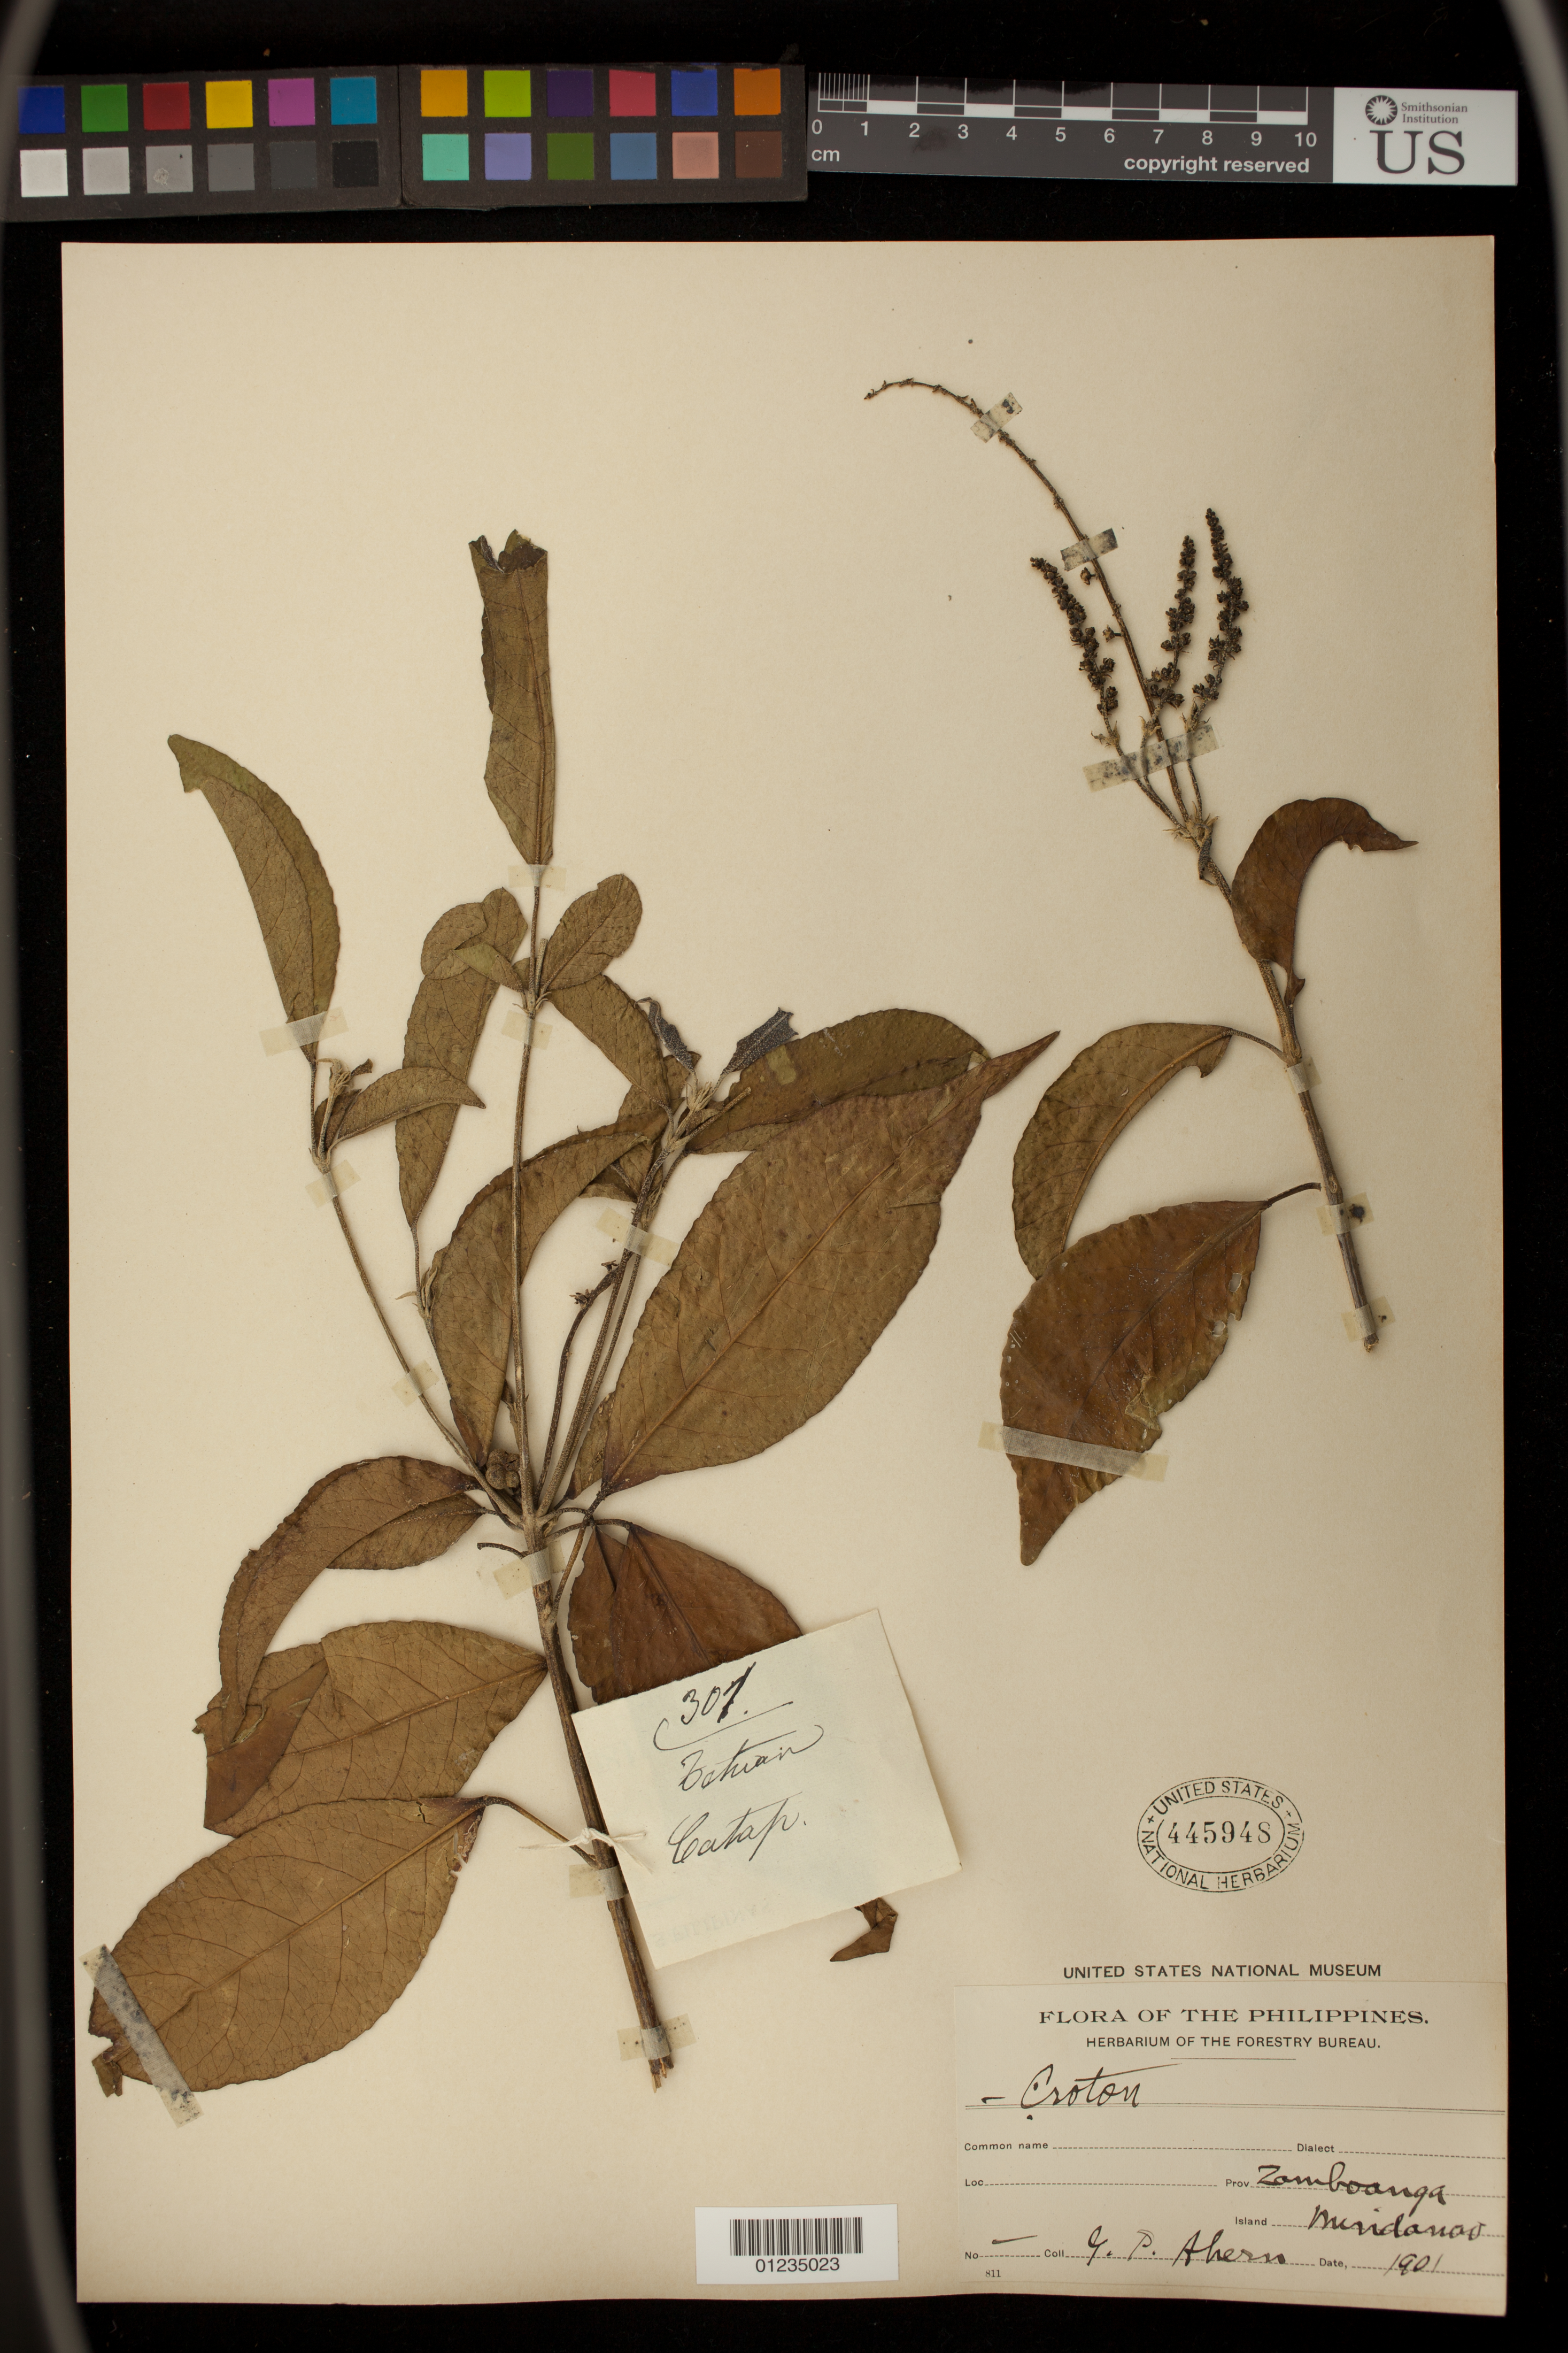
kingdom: Plantae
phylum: Tracheophyta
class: Magnoliopsida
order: Malpighiales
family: Euphorbiaceae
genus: Croton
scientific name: Croton sp.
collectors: G. Ahern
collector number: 811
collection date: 1901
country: Philippines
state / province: Zamboanga Peninsula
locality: Mindanao Island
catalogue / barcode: US 445948